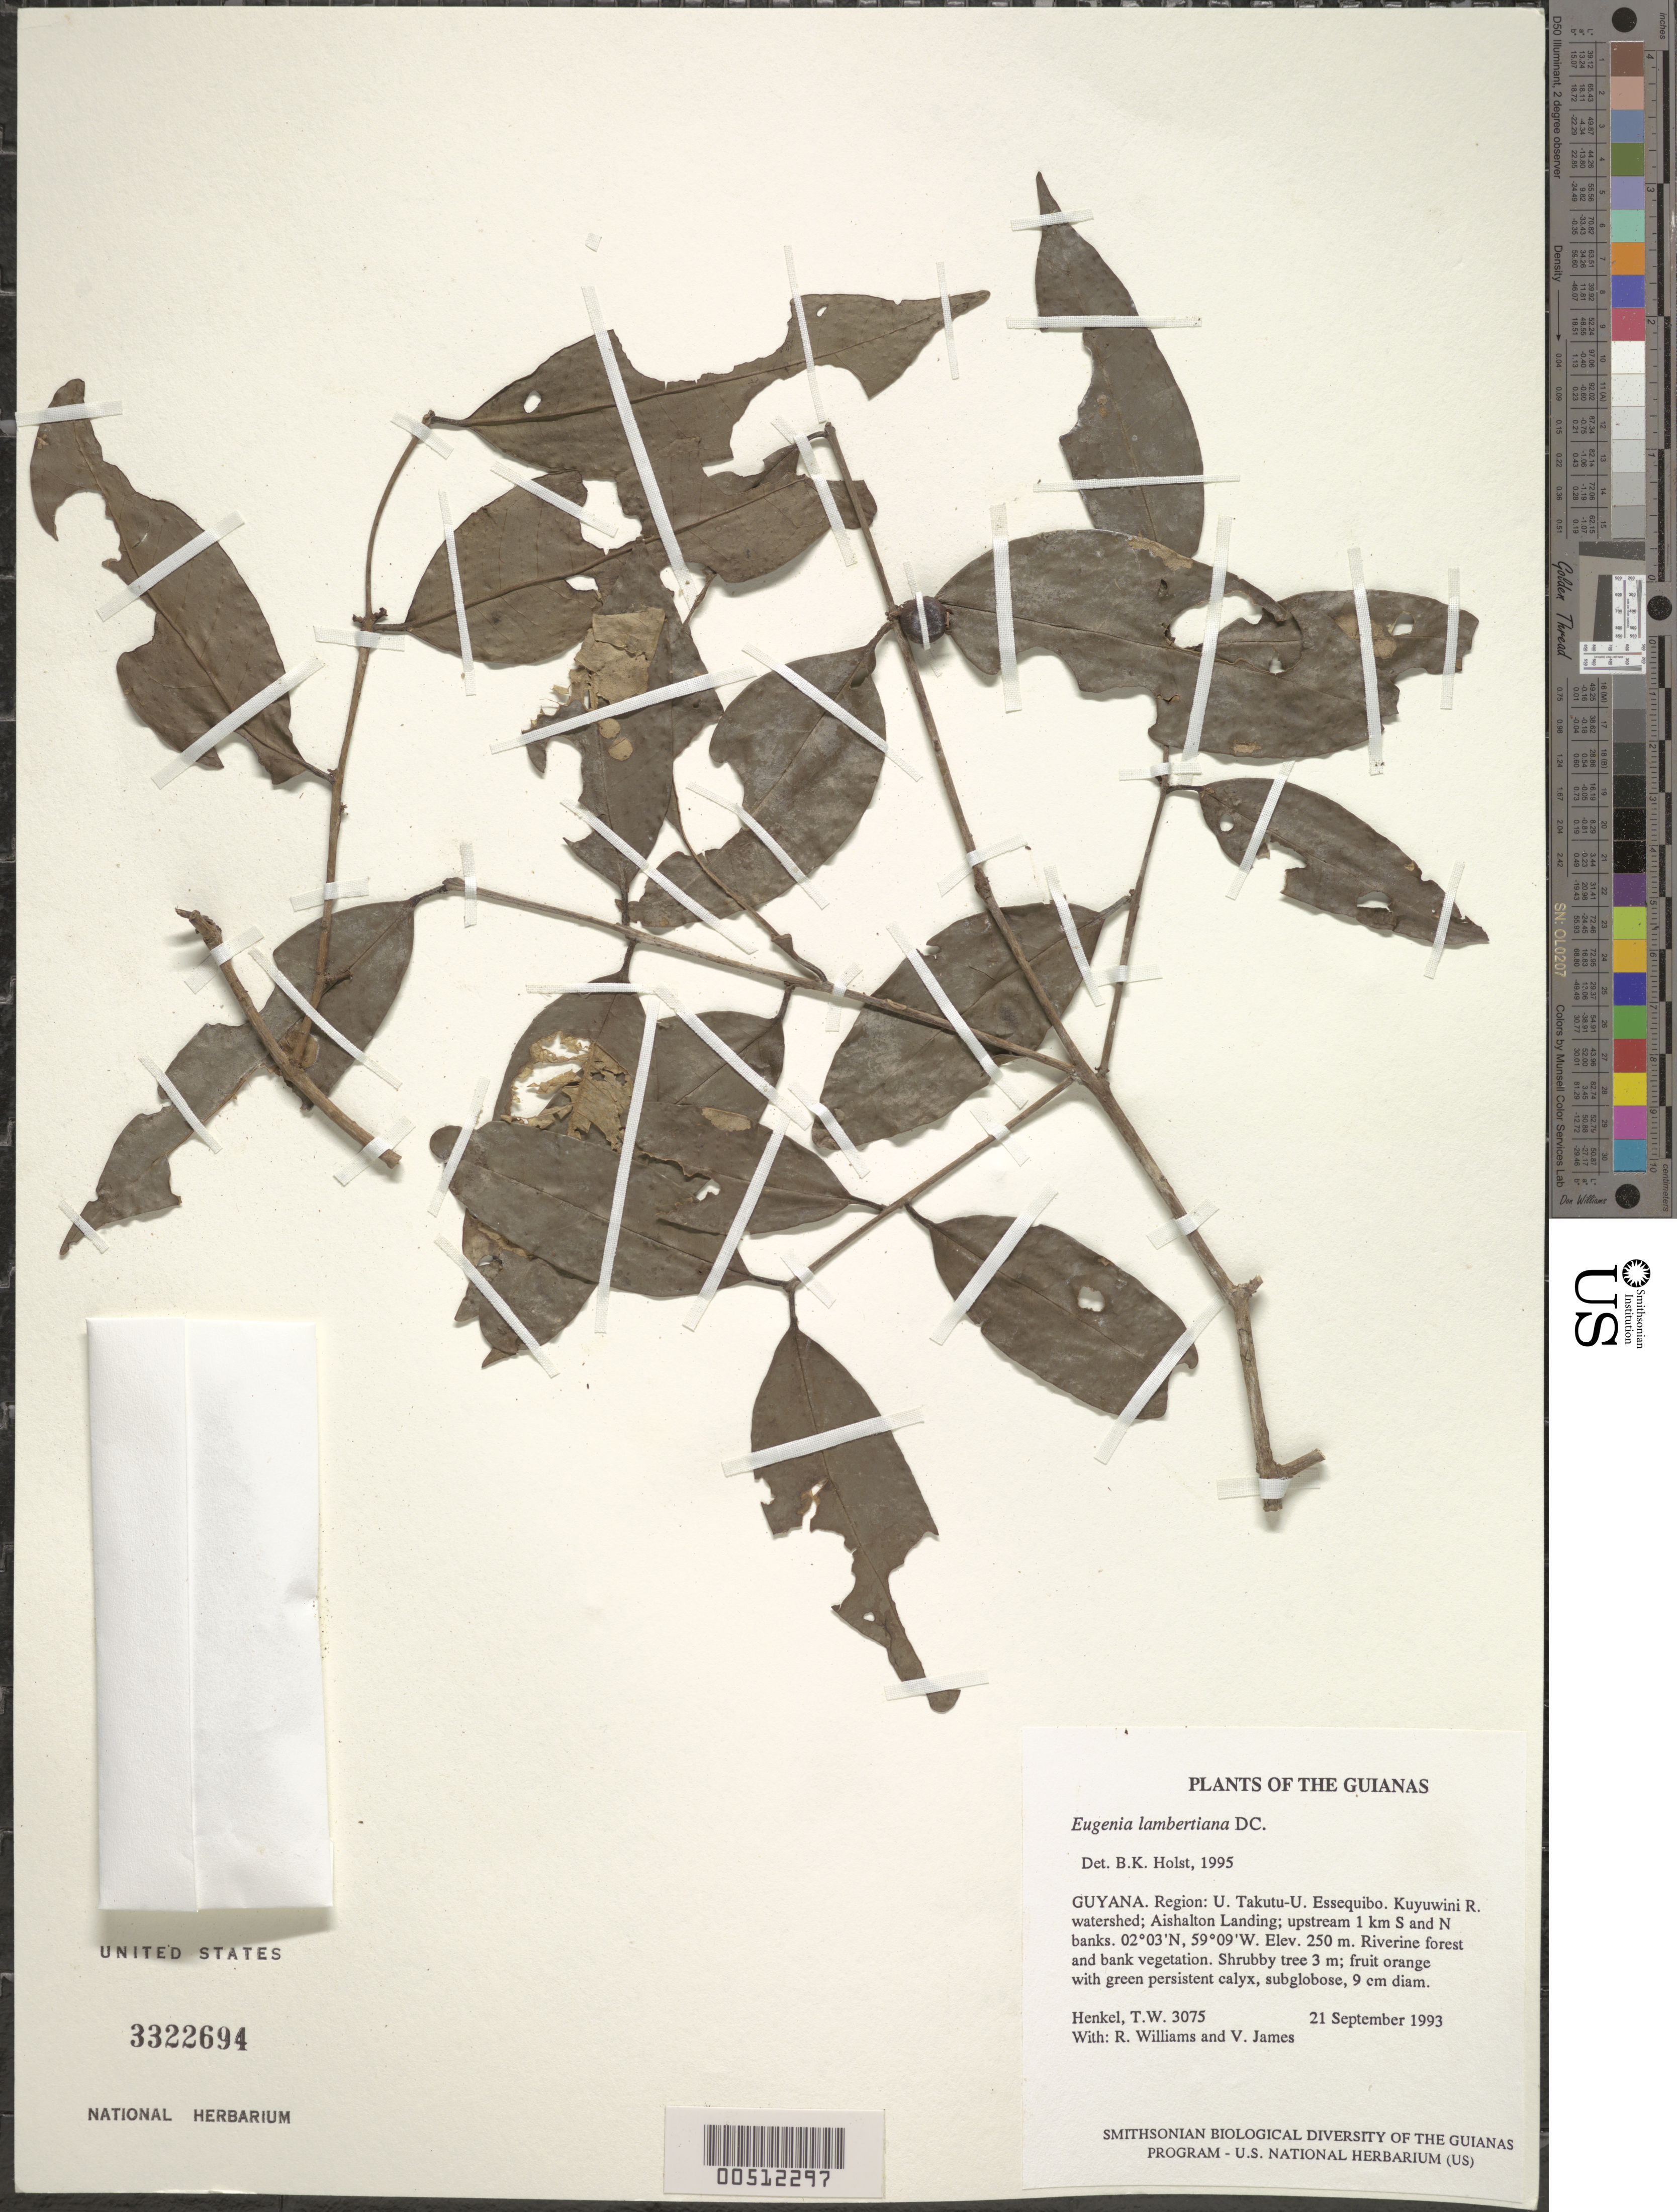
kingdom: Plantae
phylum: Tracheophyta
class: Magnoliopsida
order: Myrtales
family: Myrtaceae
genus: Eugenia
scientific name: Eugenia lambertiana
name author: DC.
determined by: Holst, Bruce K.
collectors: T. Henkel, R. Williams & V. James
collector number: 3075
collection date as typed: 21 September 1993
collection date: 1993-09-21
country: Guyana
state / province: U. Takutu-U. Essequibo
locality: Kuyuwini R. watershed; Aishalton Landing; upstream 1 km S and N banks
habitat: Riverine forest and bank vegetation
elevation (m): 250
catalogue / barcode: US 3322694